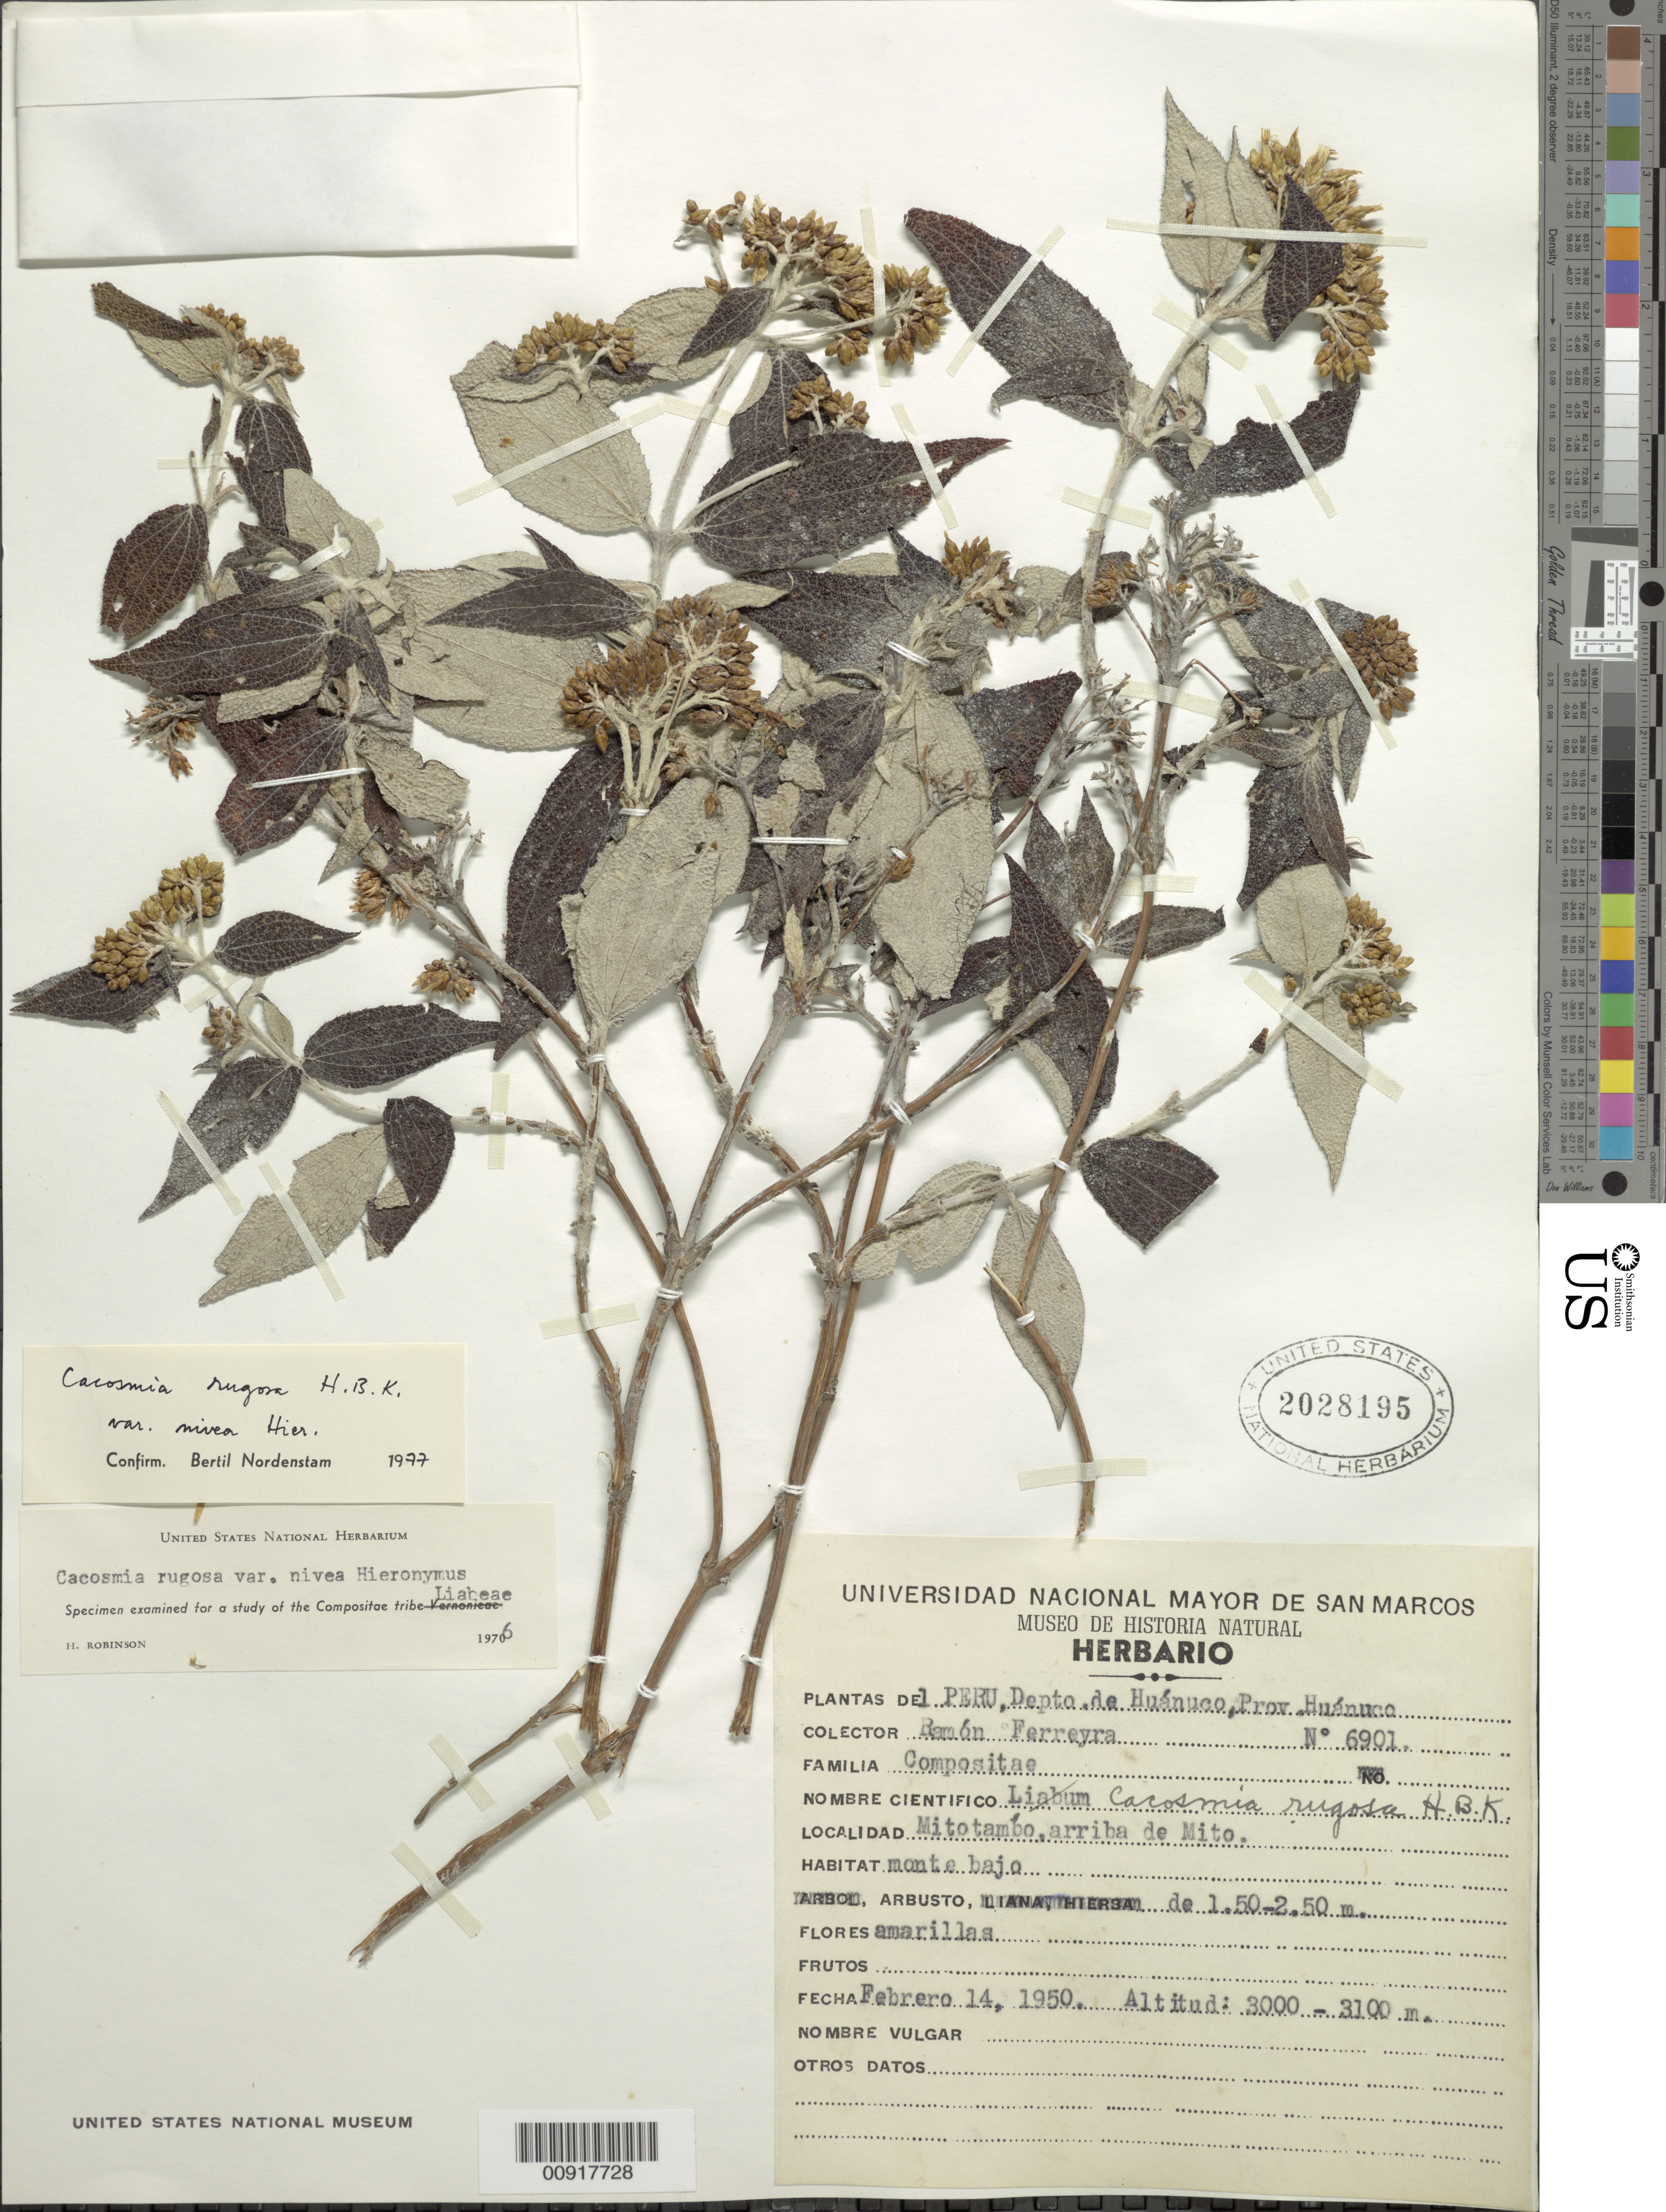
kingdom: Plantae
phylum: Tracheophyta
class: Magnoliopsida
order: Asterales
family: Asteraceae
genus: Cacosmia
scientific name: Cacosmia rugosa var. nivea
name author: Hieron.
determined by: Nordenstam, R. B.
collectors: R. A. Ferreyra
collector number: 6901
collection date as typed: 14 February 1950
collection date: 1950-02-14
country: Peru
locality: Prov. Huánuco, Dpto. Huánuco, Mitotamba, arriba de Mito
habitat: Monte bajo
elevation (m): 3000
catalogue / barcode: US 2028195